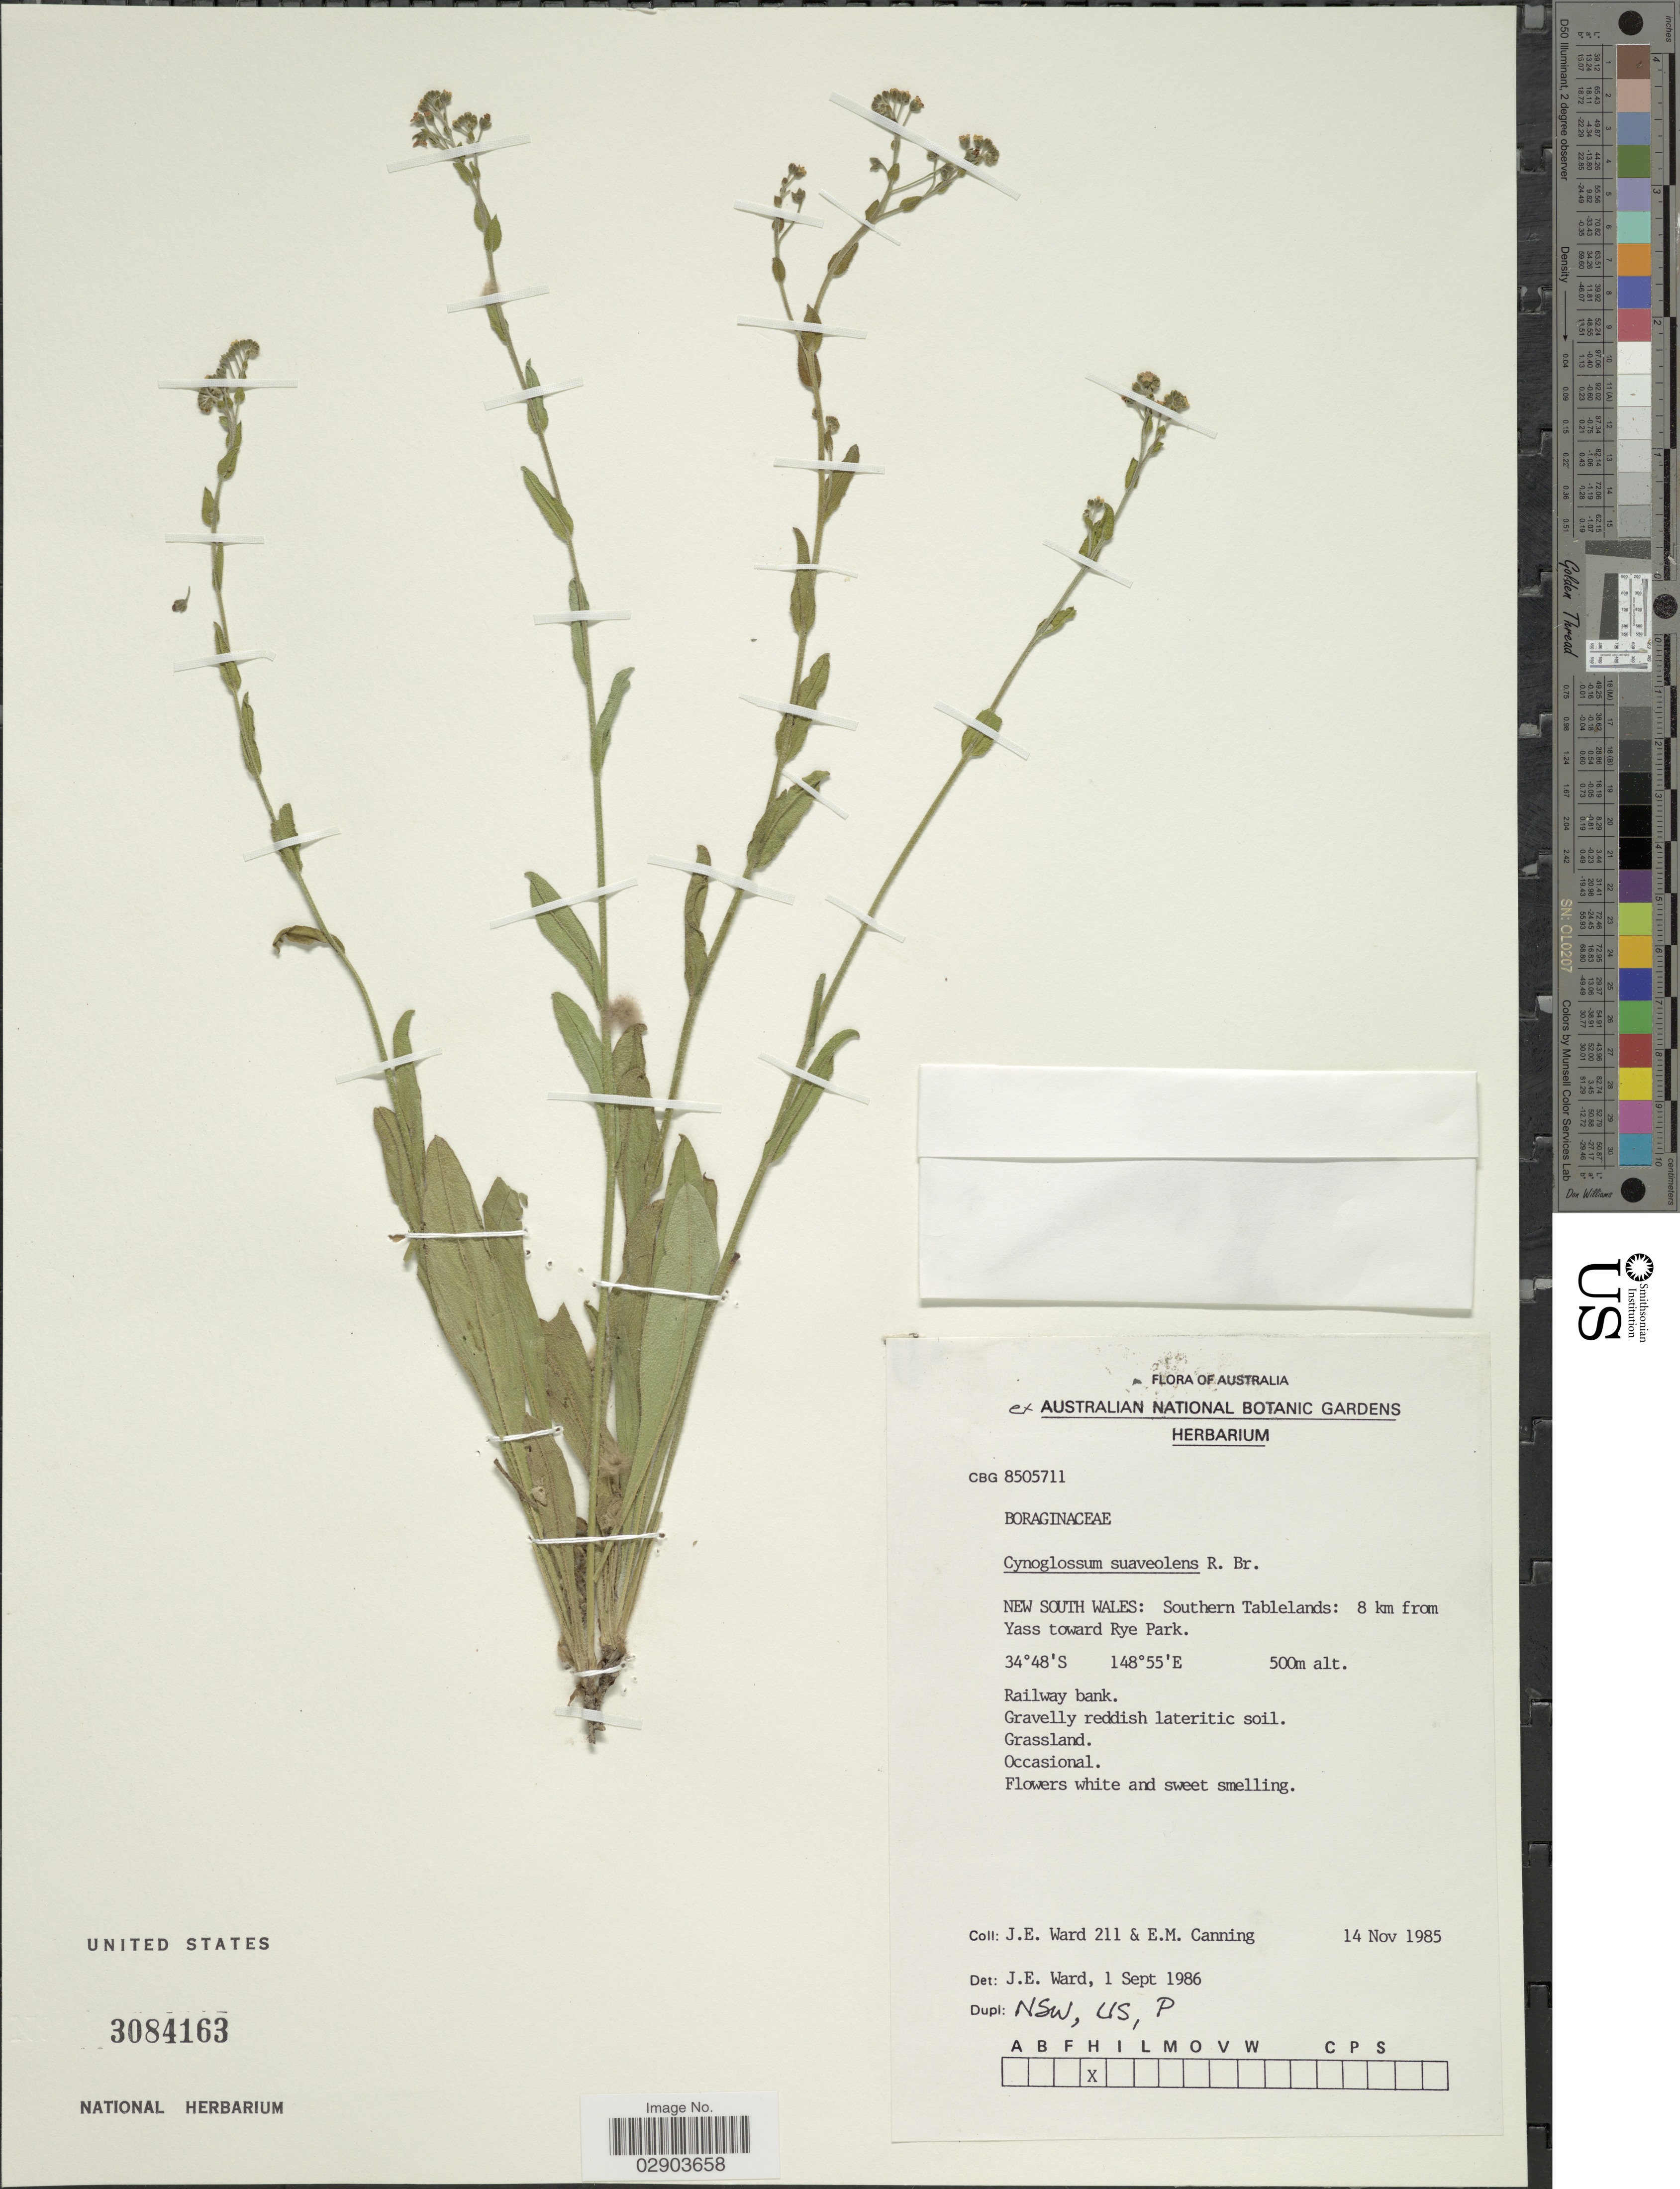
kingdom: Plantae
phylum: Tracheophyta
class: Magnoliopsida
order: Boraginales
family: Boraginaceae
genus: Cynoglossum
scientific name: Cynoglossum suaveolens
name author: R. Br.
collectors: J. E. Howard & E. Canning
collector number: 211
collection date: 1985-11-14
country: Australia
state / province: New South Wales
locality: New South Wales: Southern Tablelands: 8 km from Yass toward Rye Park.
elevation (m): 500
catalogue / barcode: US 3084163